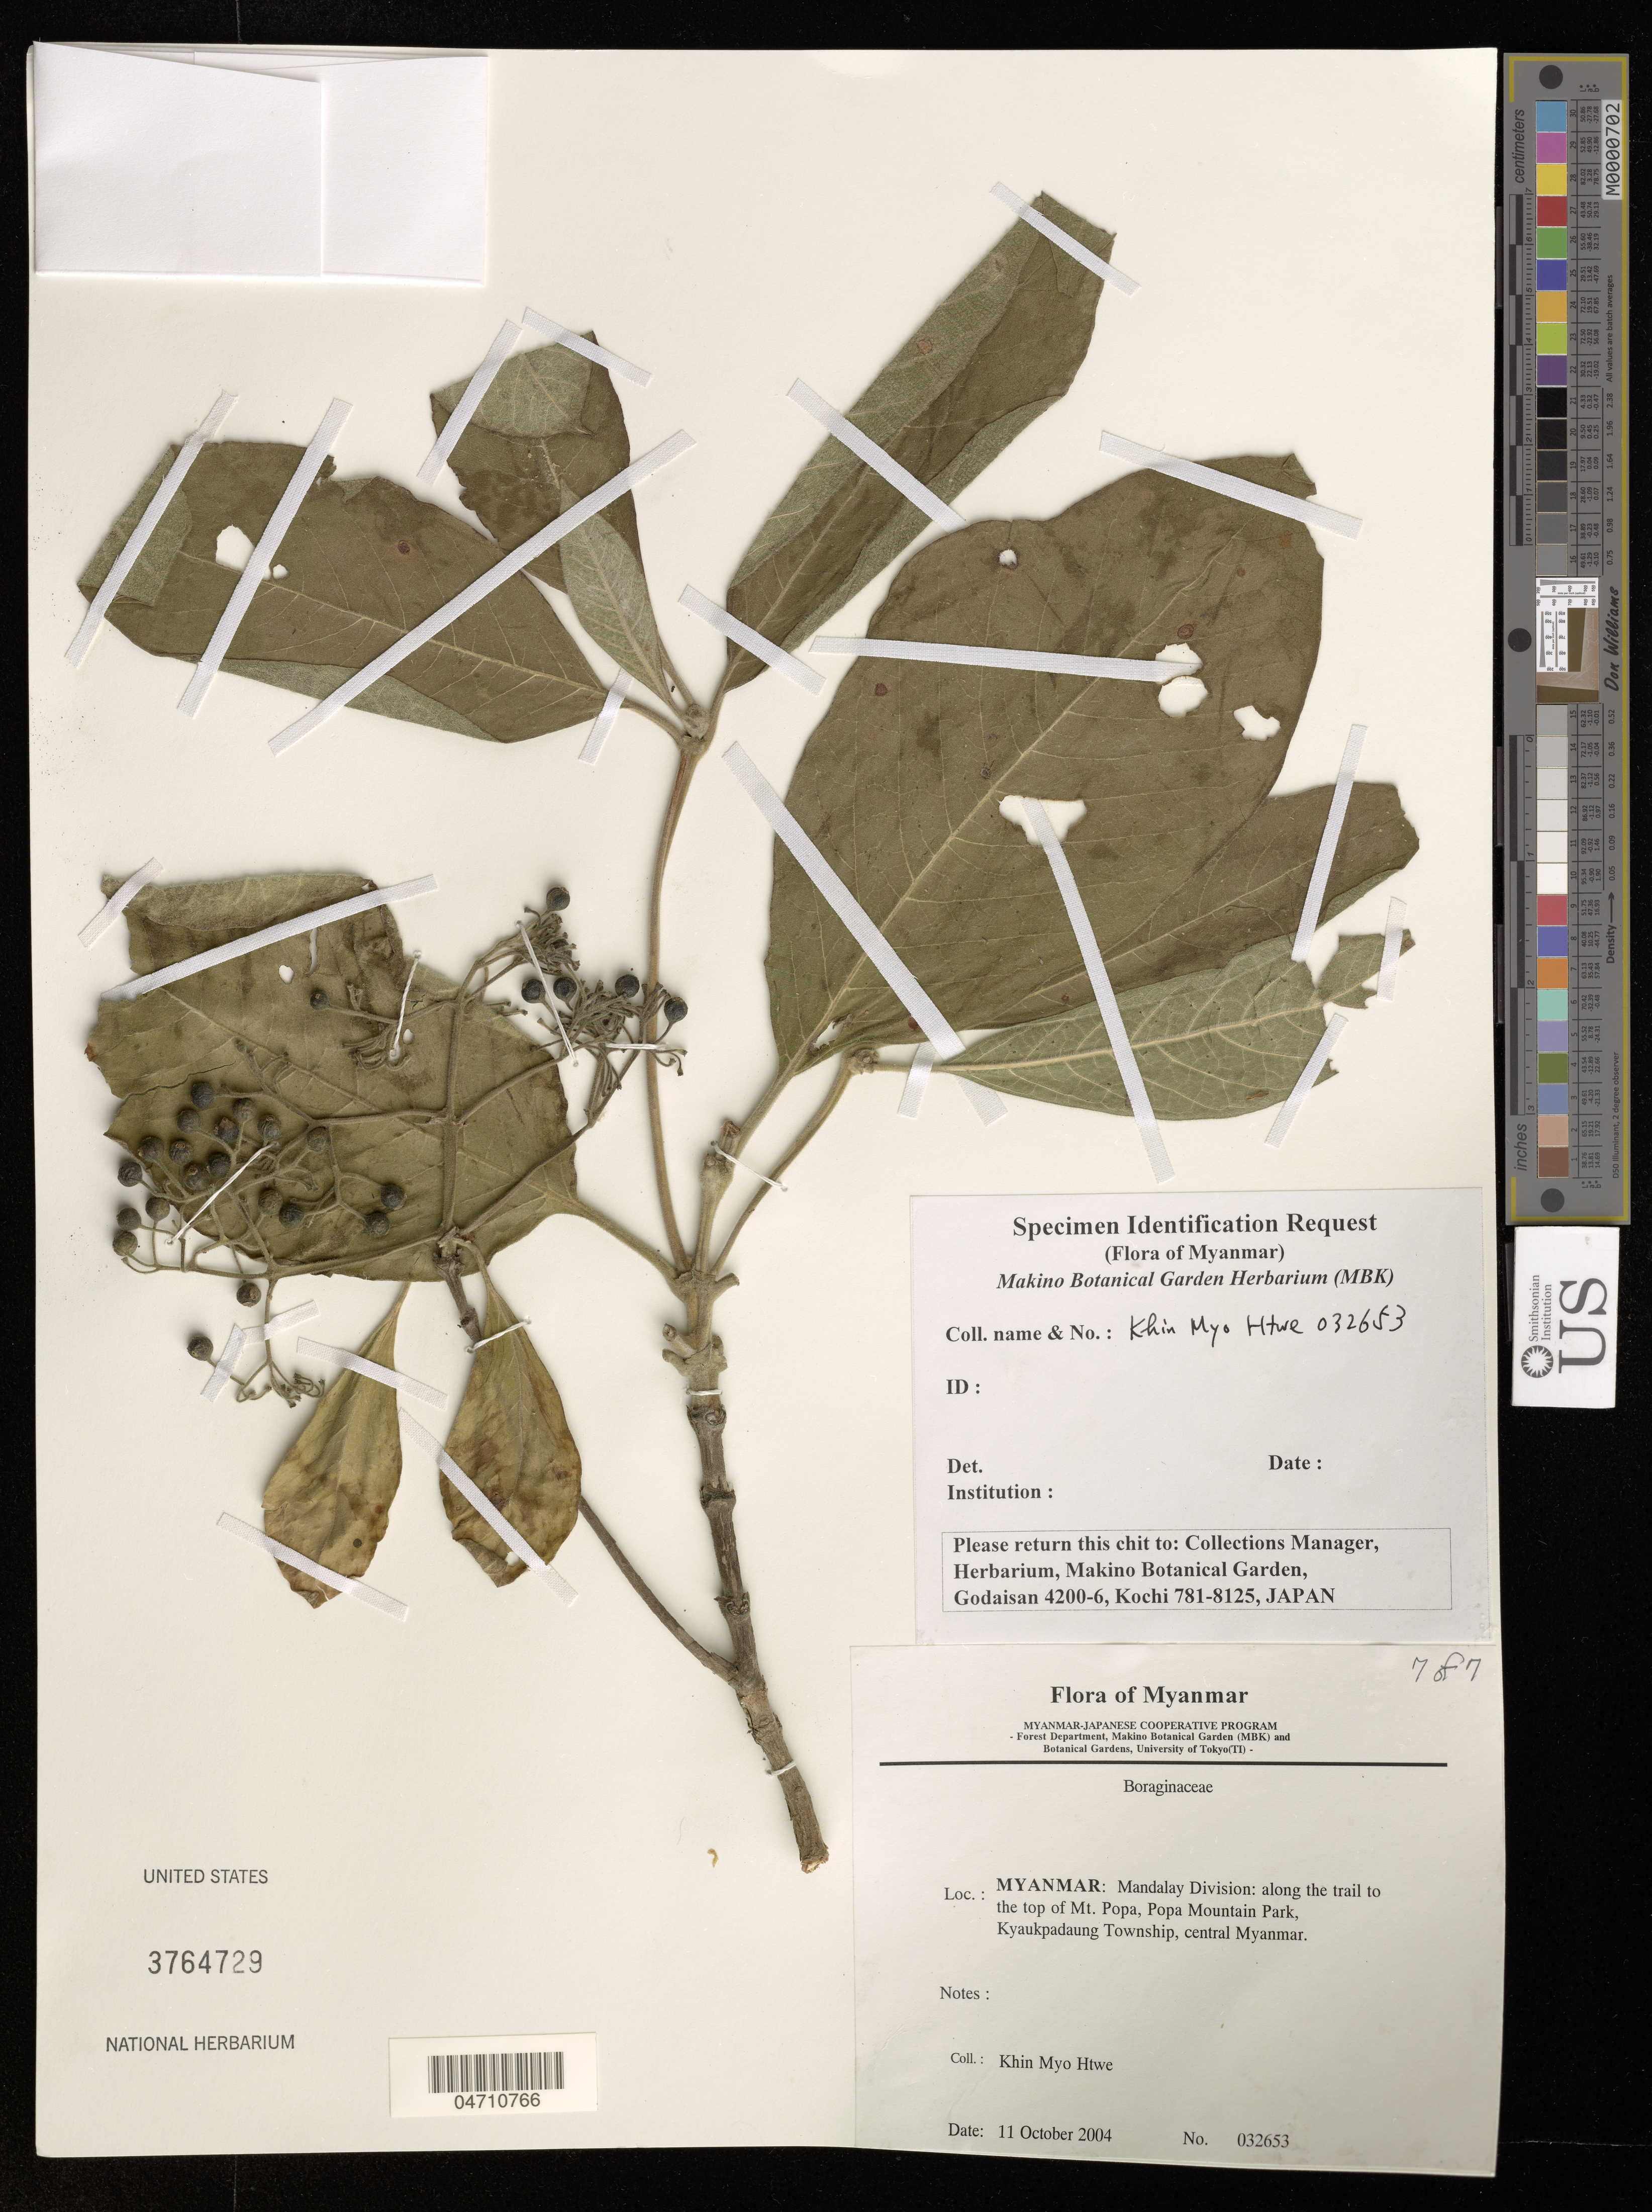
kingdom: Plantae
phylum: Tracheophyta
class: Magnoliopsida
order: Boraginales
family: Boraginaceae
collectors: K. Htwe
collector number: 032653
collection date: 2004-10-11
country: Myanmar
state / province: Mandalay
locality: Along the trail to the top of Mt. Popa, Popa Mountain Park, Kyaukpadaung Township, central Myanmar.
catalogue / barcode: US 3764729